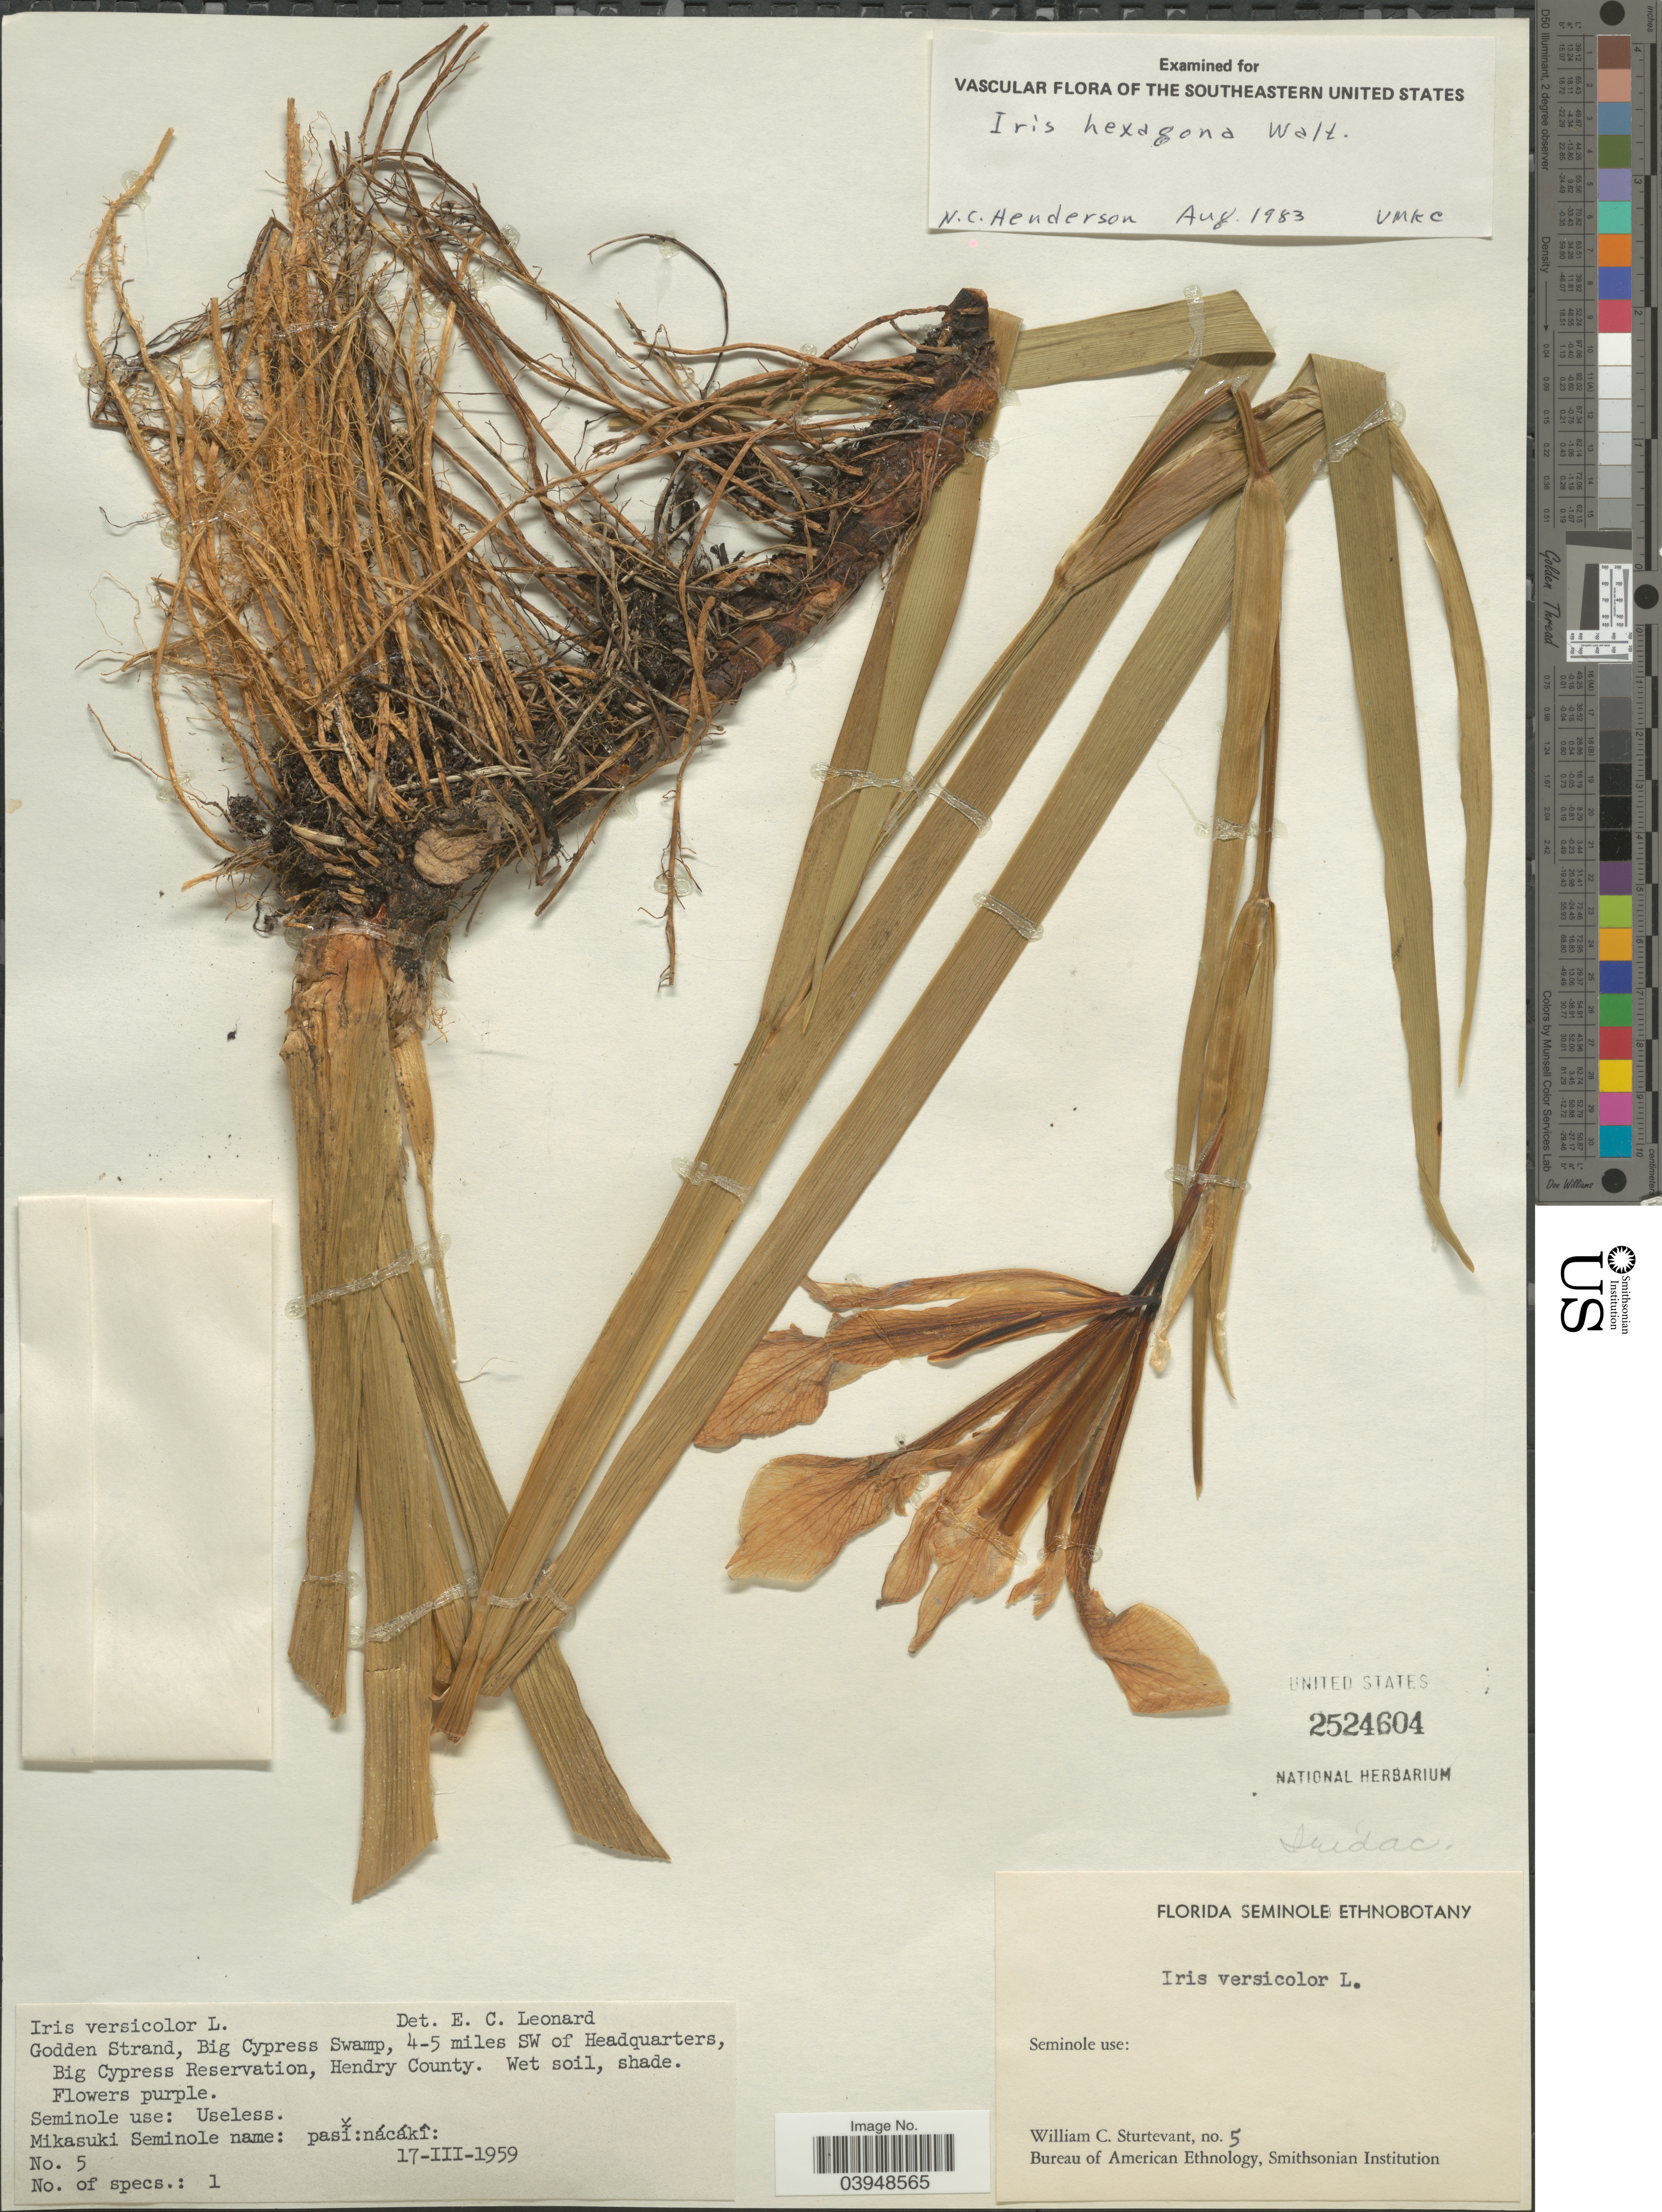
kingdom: Plantae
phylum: Tracheophyta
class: Liliopsida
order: Asparagales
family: Iridaceae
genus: Iris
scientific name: Iris hexagona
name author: Walter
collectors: W. Sturtevant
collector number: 5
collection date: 1959-03-17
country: United States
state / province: Florida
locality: Godden Strand, Big Cypress Swamp, 4-5 miles SW of Headquarters, Big Cypress Reservation, Hendry County.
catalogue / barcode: US 2524604